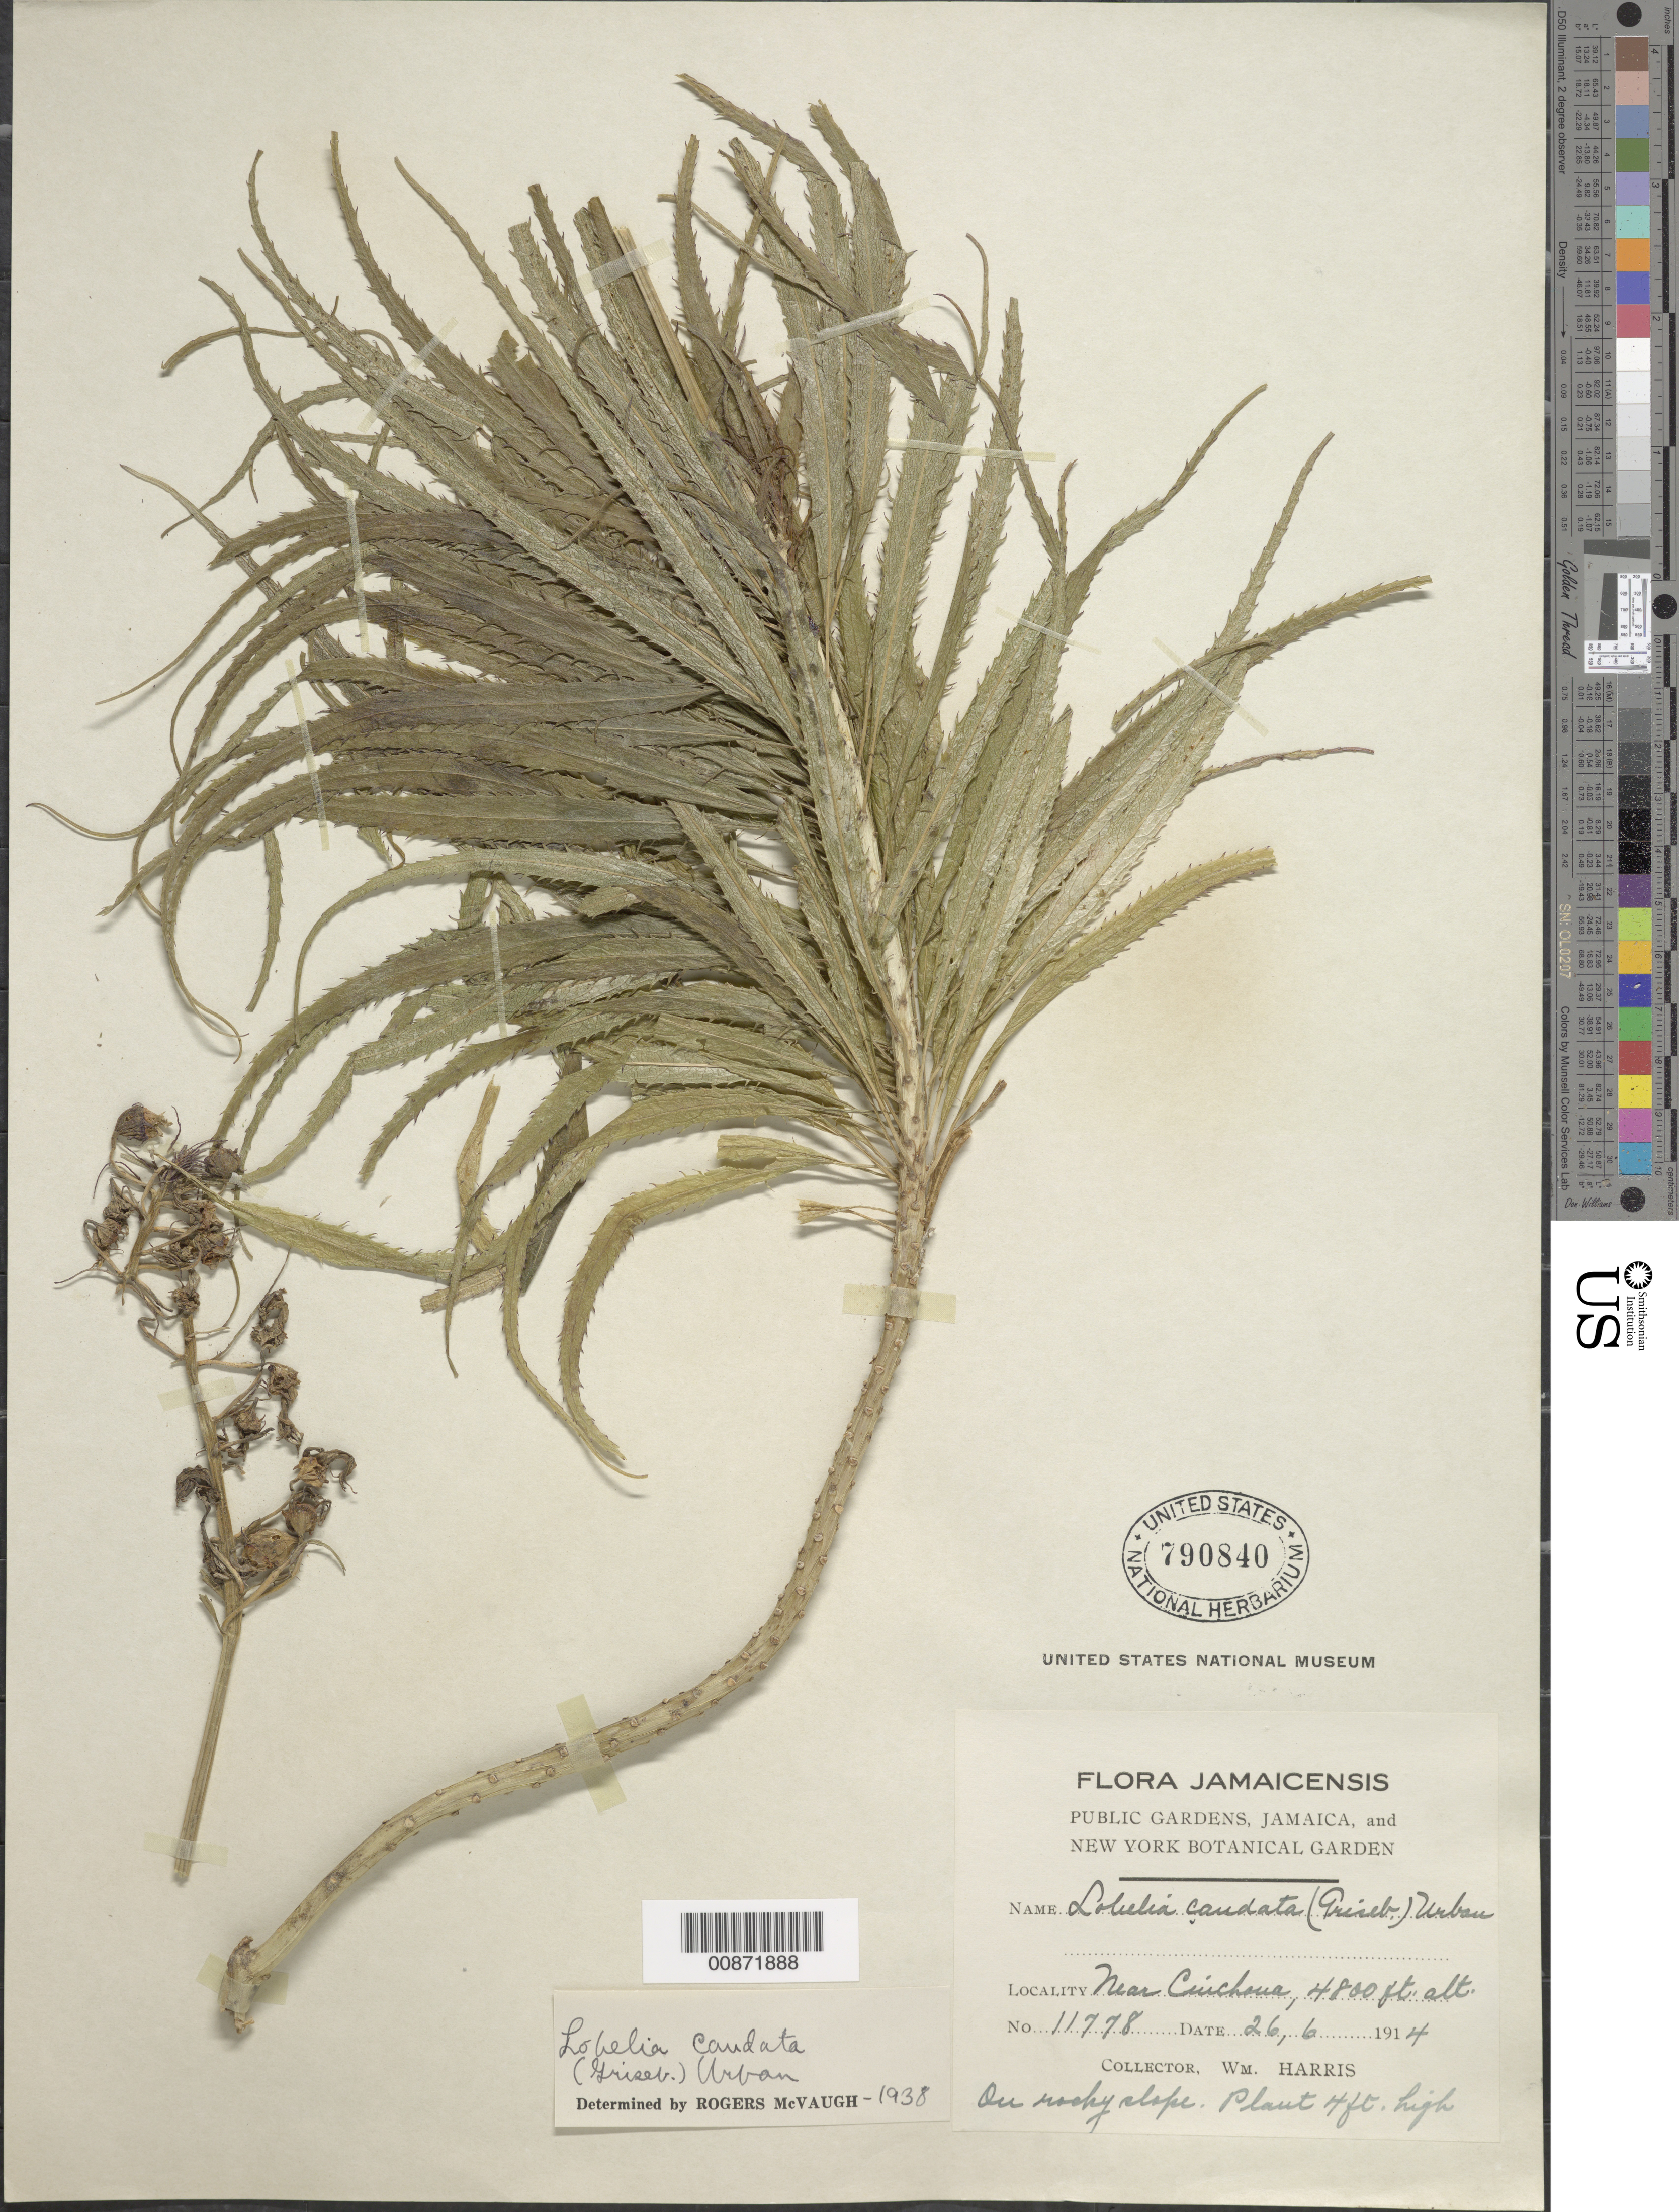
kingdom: Plantae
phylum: Tracheophyta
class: Magnoliopsida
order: Asterales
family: Campanulaceae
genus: Lobelia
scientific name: Lobelia caudata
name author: (Griseb.) Urb.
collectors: W. H. Harris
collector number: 11778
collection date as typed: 26 Jun 1914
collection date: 1914-06-26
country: Jamaica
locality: Near Cuichaua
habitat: Montane; on rocky slope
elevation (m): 1463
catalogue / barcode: US 790840